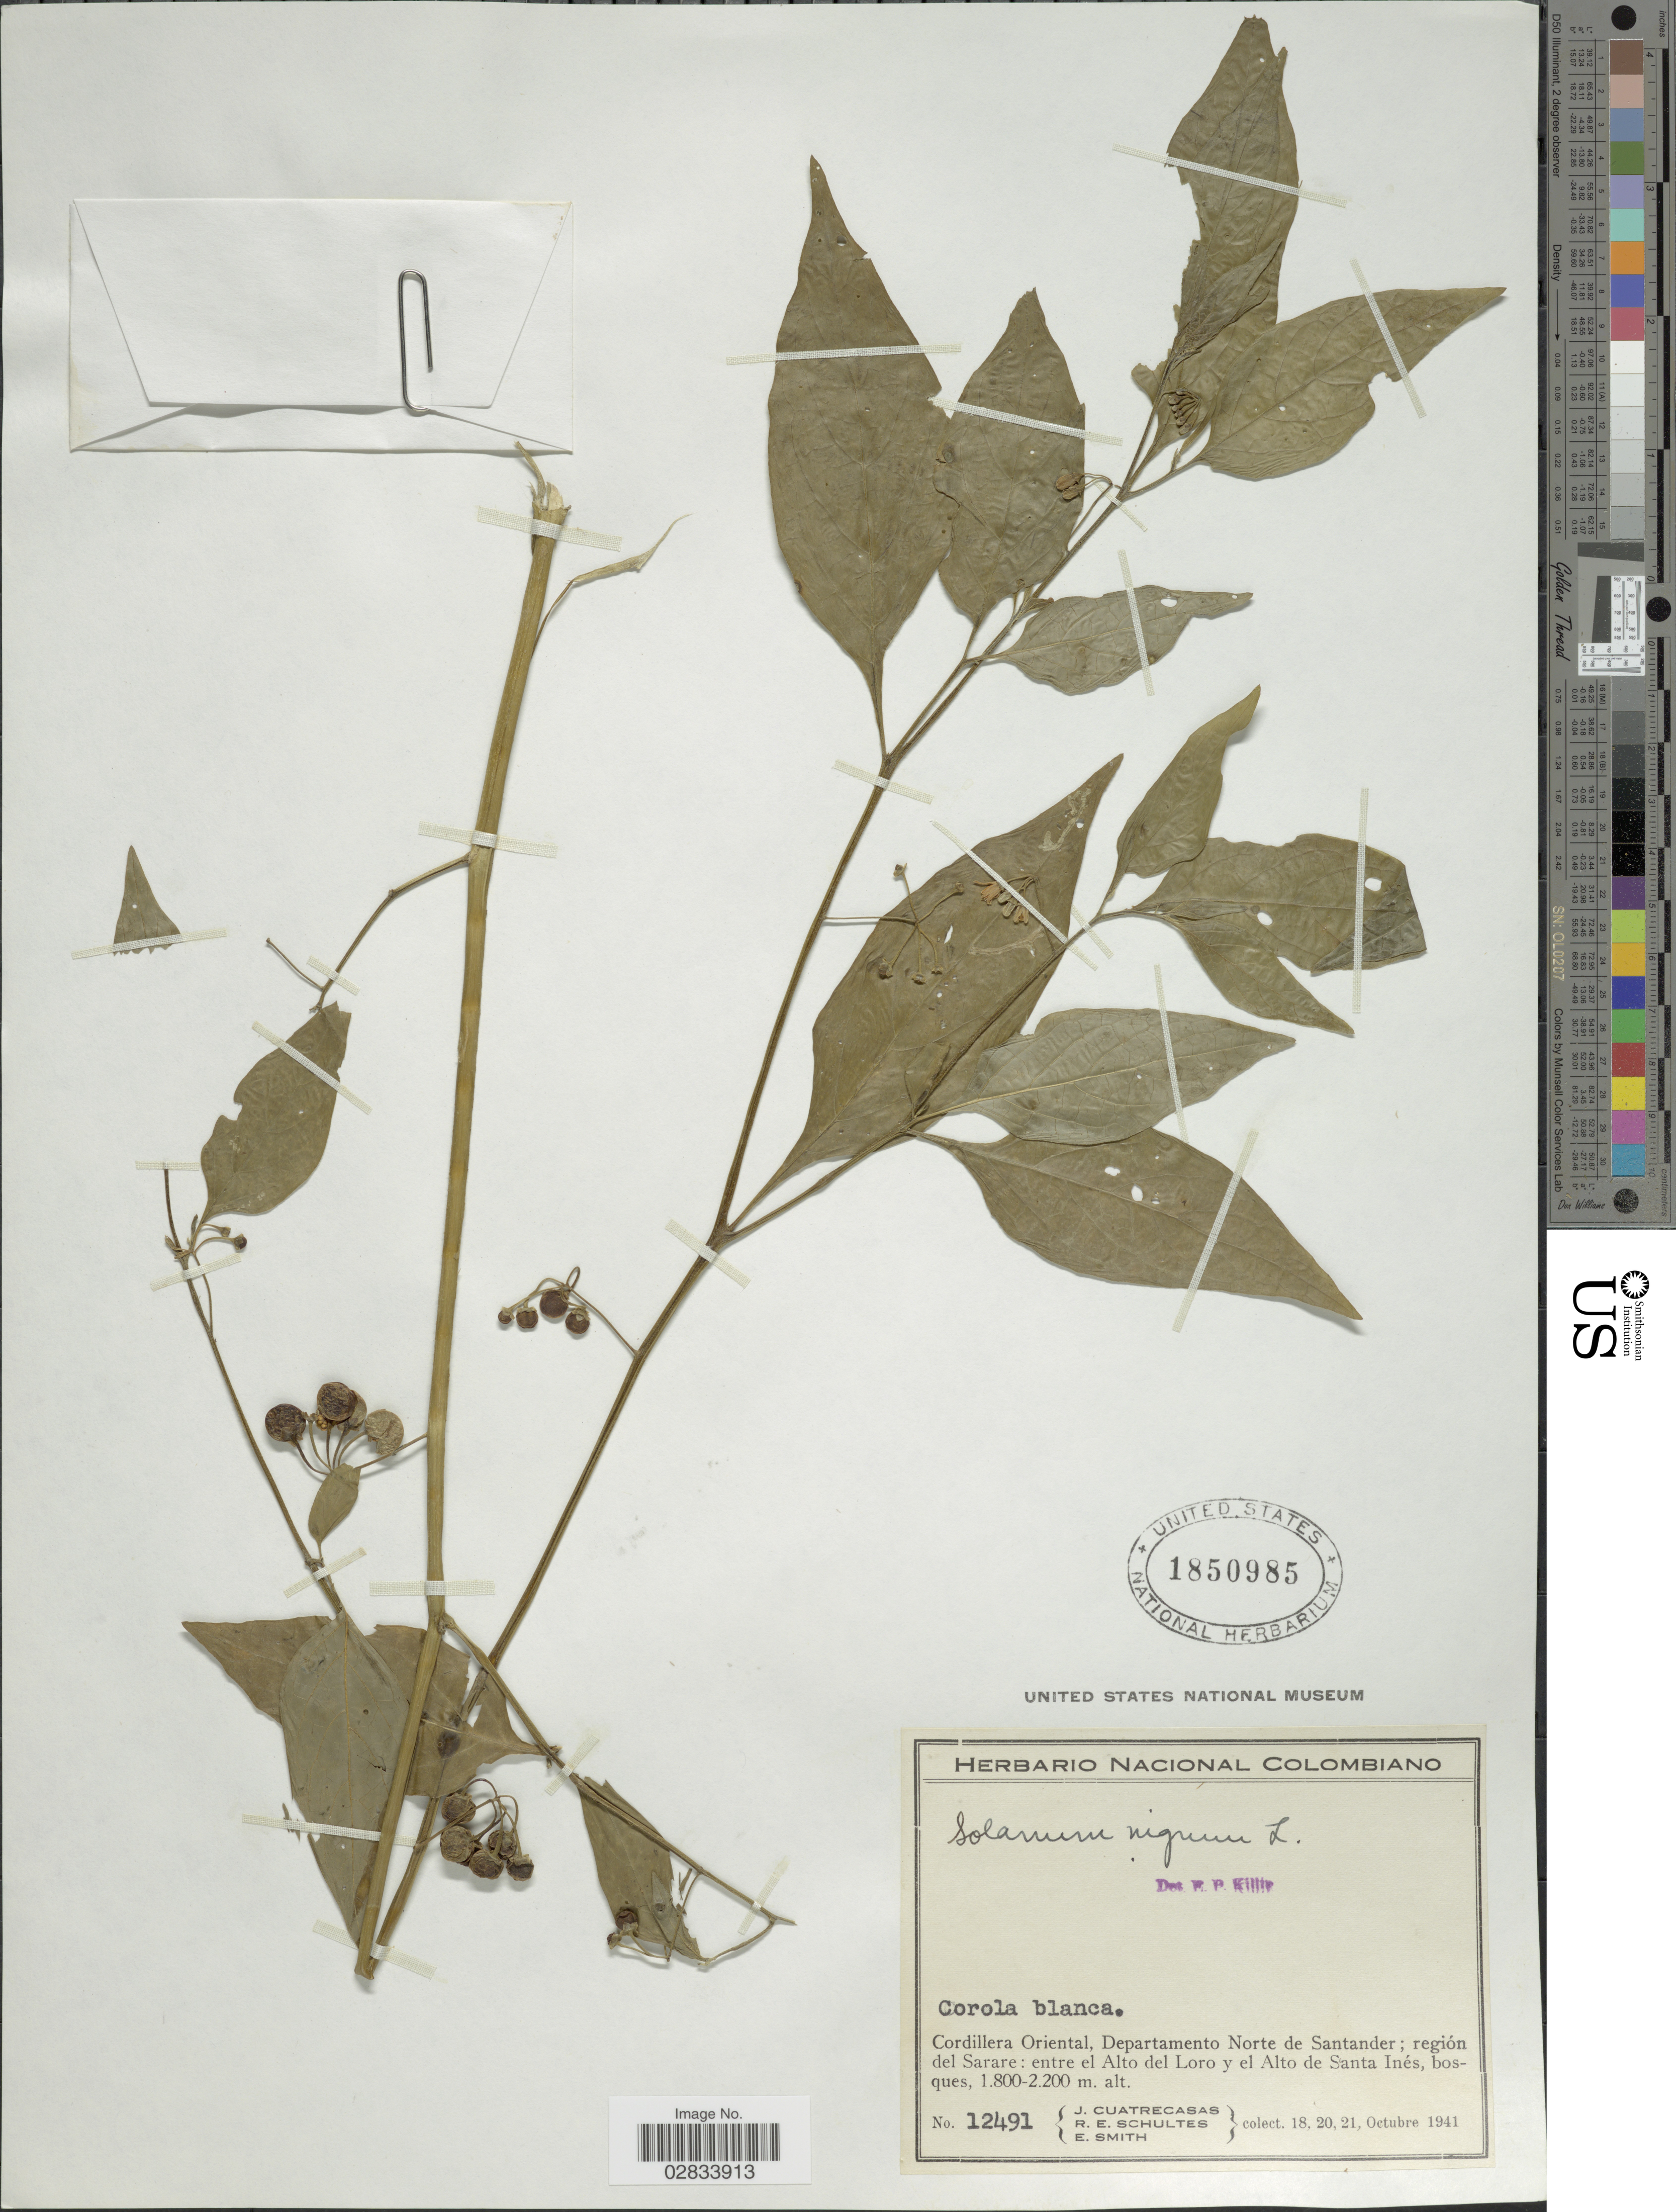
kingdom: Plantae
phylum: Tracheophyta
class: Magnoliopsida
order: Solanales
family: Solanaceae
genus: Solanum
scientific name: Solanum nigrum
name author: L.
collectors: J. Cuatrecasas, R. E. Schultes & E. Smith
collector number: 12491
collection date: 1941-10-18/1941-10-21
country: Colombia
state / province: Norte de Santander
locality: Cordillera Oriental, Departamento Norte de Santander; región del Sarare: entre el Alto del Loro y el Alto de Santa Inés.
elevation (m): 1800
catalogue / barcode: US 1850985